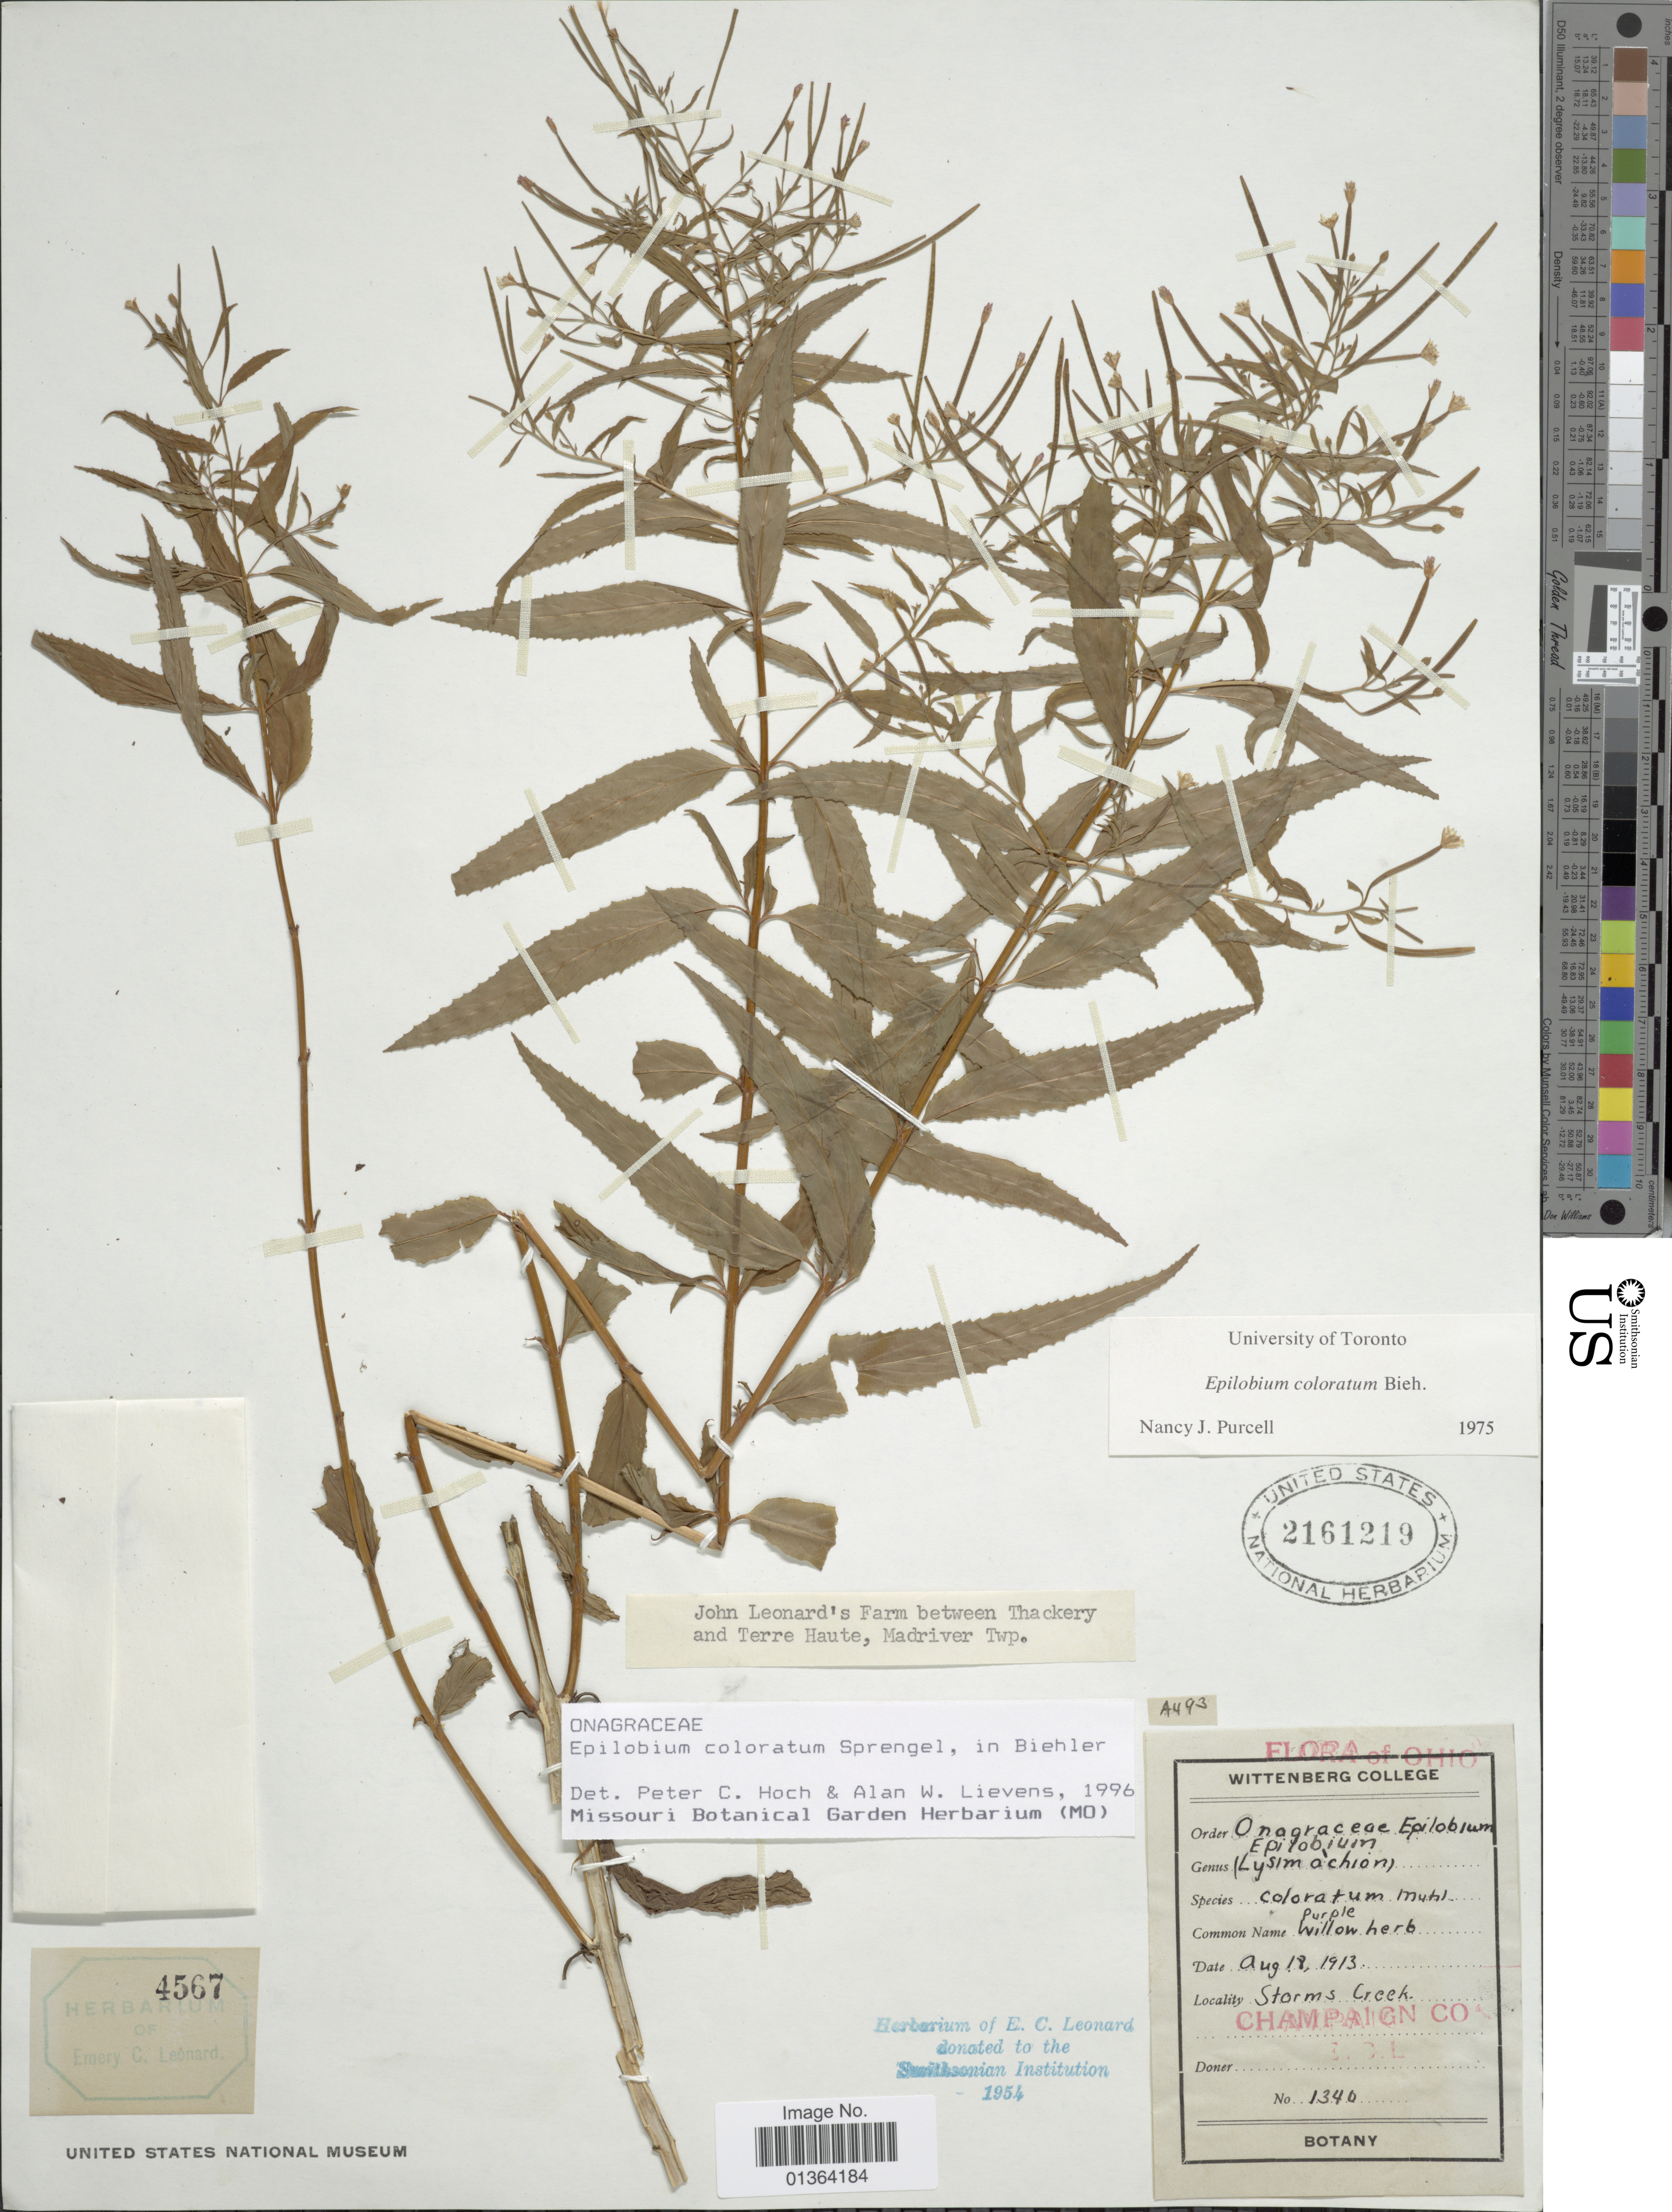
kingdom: Plantae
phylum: Tracheophyta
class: Magnoliopsida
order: Myrtales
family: Onagraceae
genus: Epilobium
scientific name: Epilobium coloratum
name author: Biehler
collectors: E. C. Leonard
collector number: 1340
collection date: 1913-08-18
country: United States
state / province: Ohio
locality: Storms Creek. Champaign Co.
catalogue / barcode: US 2161219